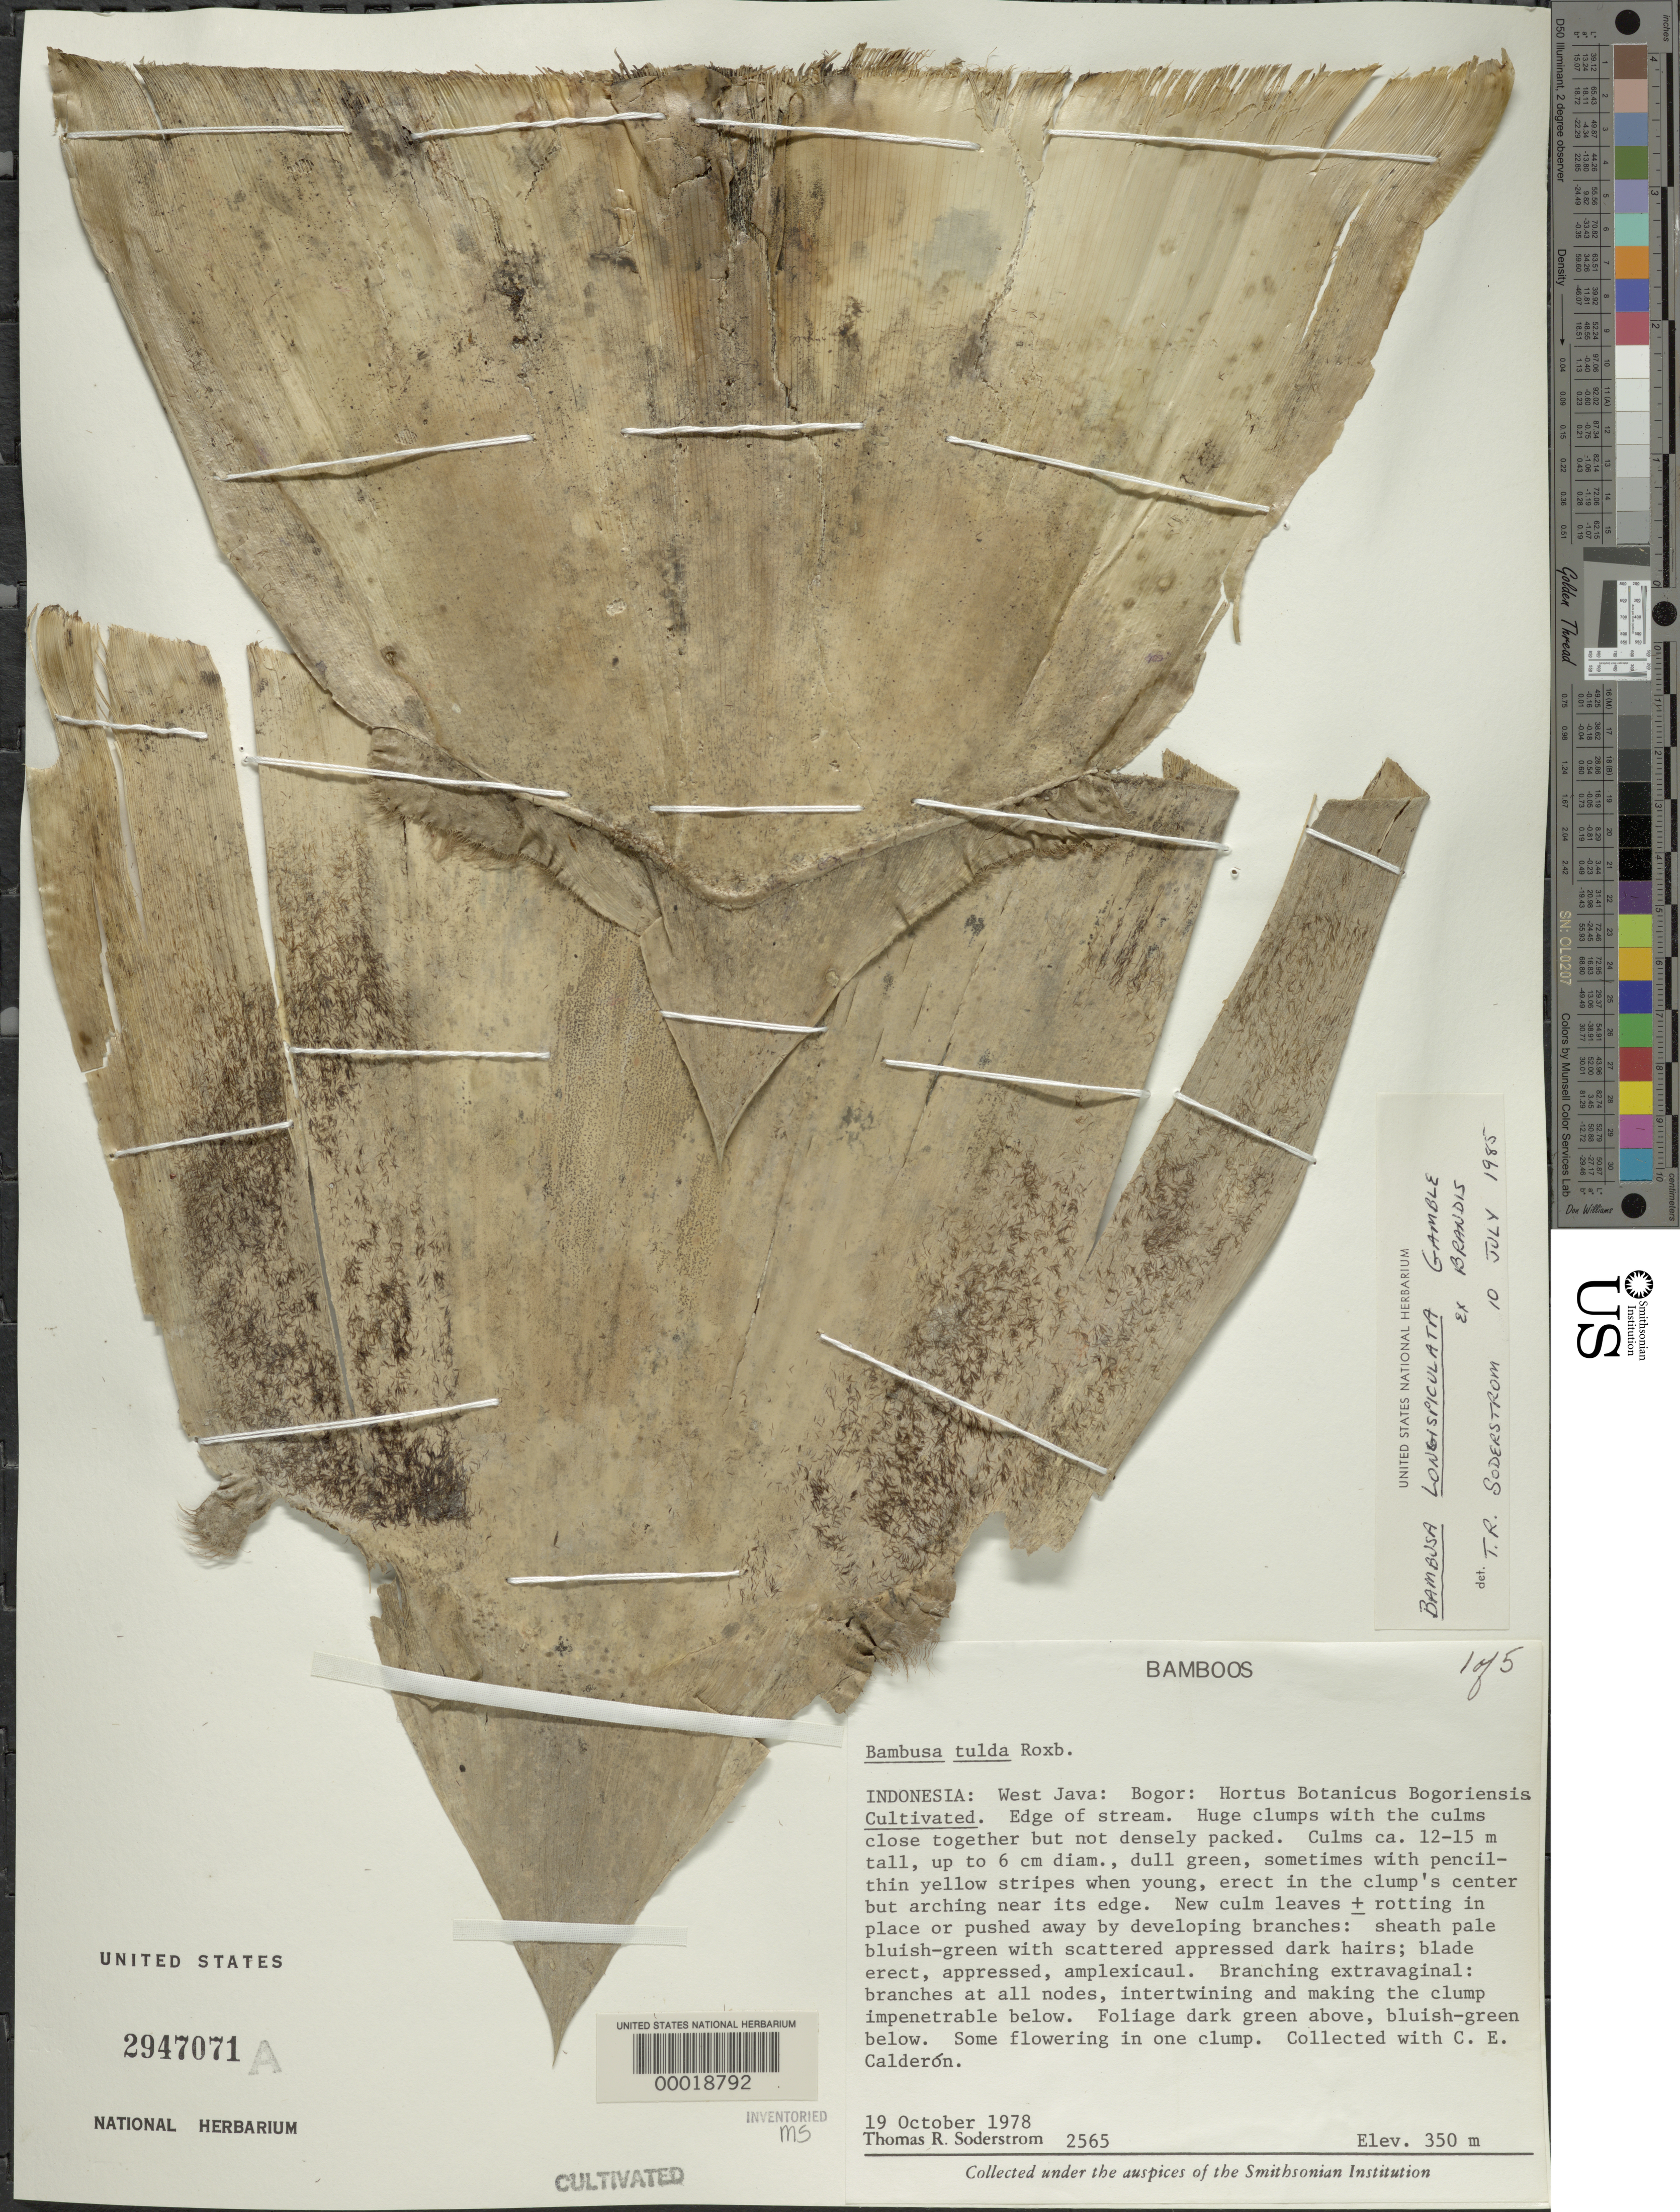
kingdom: Plantae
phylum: Tracheophyta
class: Liliopsida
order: Poales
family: Poaceae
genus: Bambusa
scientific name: Bambusa tulda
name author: Roxb.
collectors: T. R. Soderstrom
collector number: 2565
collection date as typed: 19 Oct 1978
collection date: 1978-10-19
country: Indonesia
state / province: Java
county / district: Jawa Barat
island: Java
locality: Hortus botanicus borgoriensis-bogor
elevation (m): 350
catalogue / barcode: US 2947071A